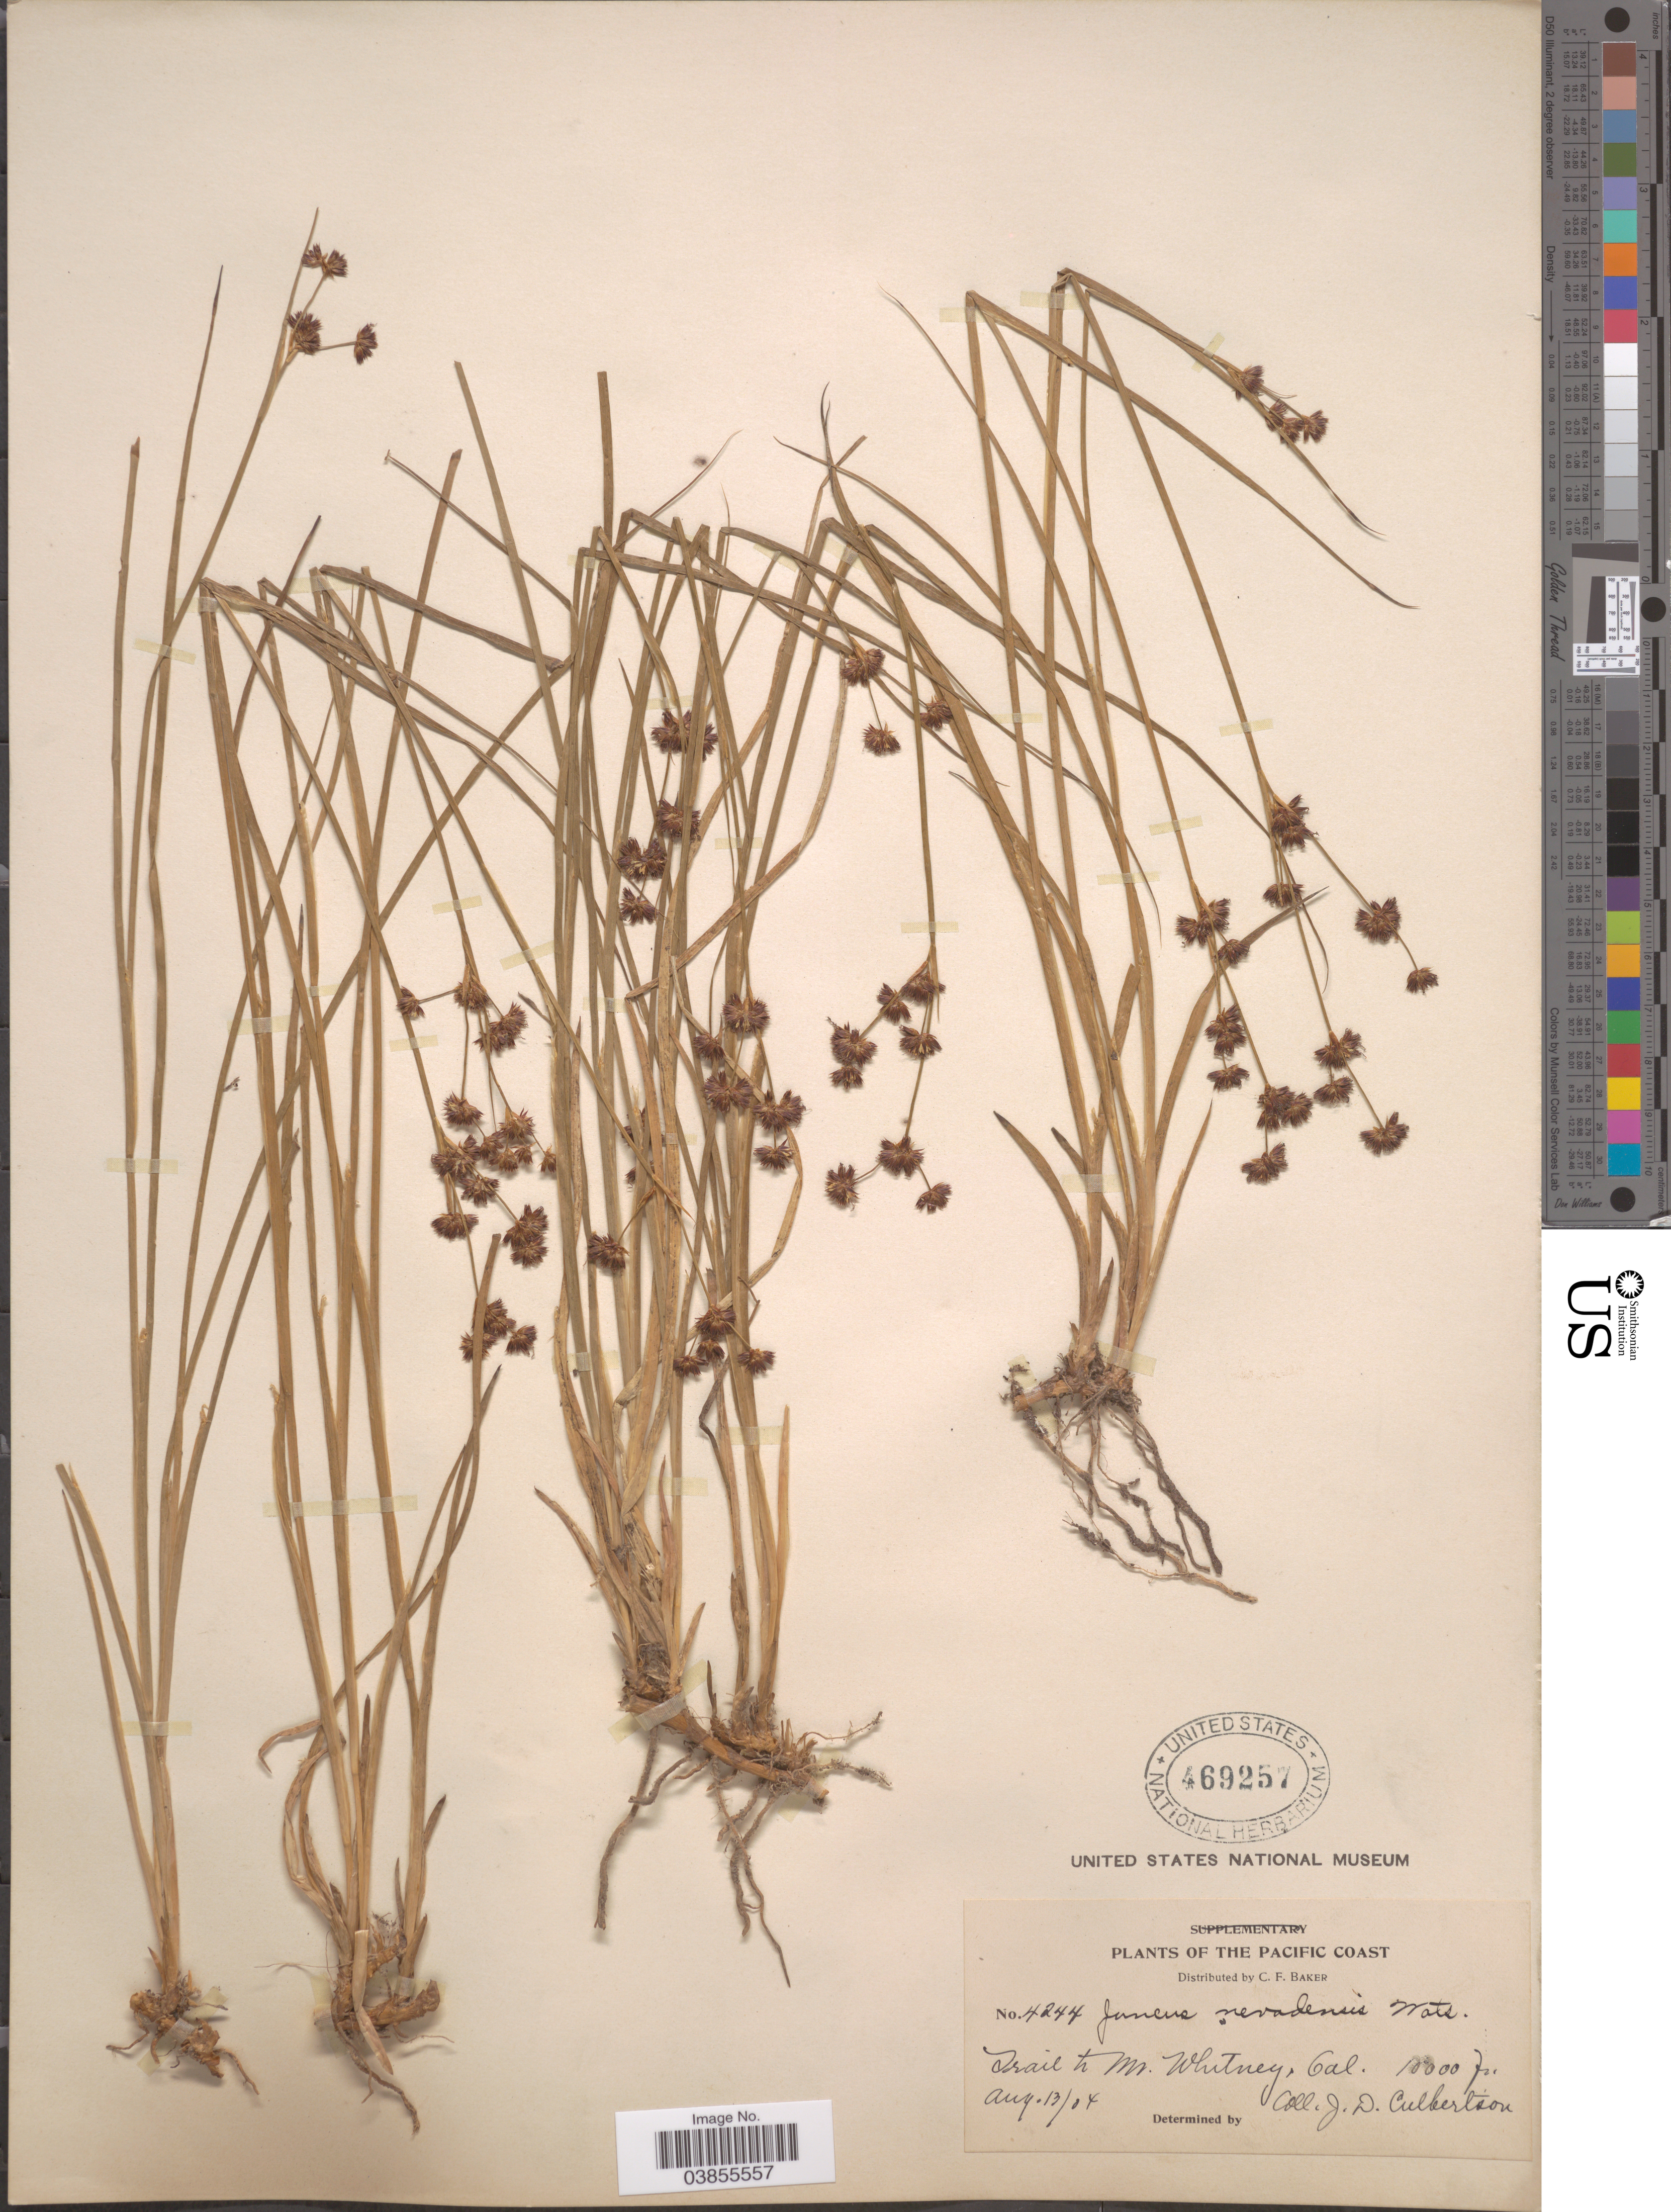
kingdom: Plantae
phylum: Tracheophyta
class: Liliopsida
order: Poales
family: Juncaceae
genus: Juncus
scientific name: Juncus nevadensis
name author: S. Watson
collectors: J. Culbertson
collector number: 4244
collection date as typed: Transcribed d/m/y: 13/8/4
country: United States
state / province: California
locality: The Pacific Coast. Trail to Mt. Whitney.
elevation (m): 3048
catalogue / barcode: US 469257